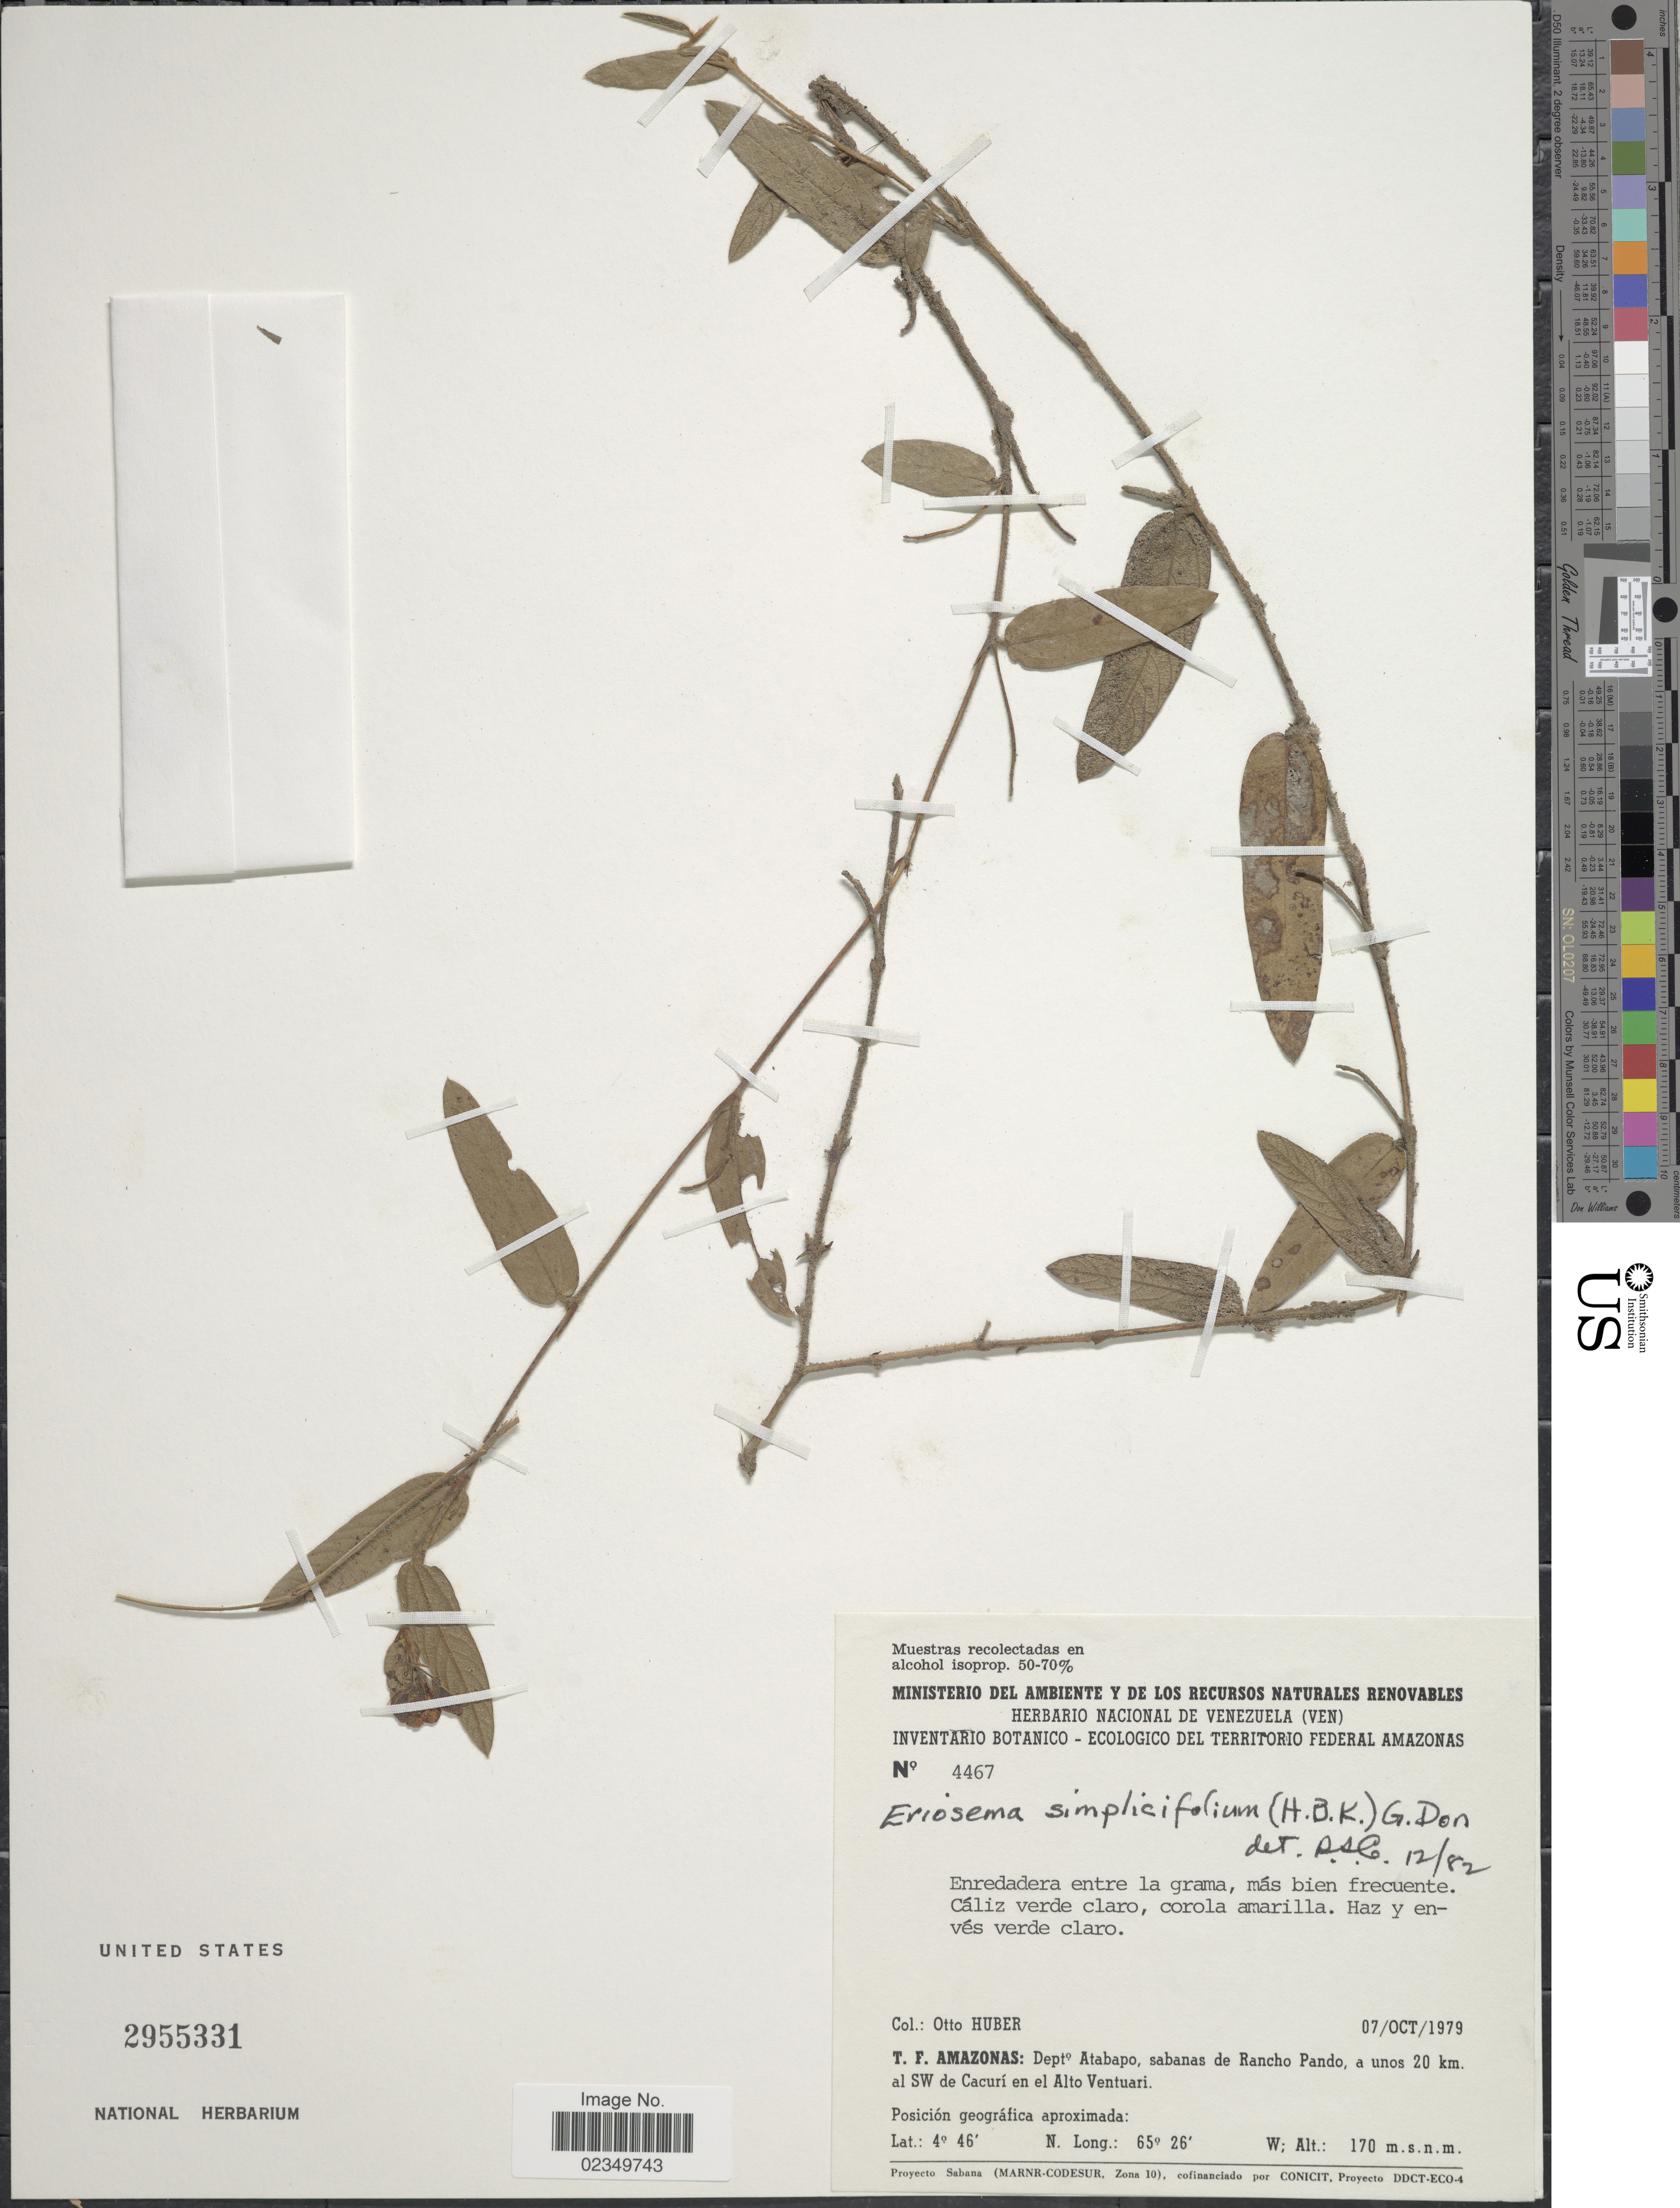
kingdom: Plantae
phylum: Tracheophyta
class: Magnoliopsida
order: Fabales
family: Fabaceae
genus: Eriosema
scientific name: Eriosema simplicifolium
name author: (Kunth) G. Don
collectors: O. Huber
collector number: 4467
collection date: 1979-10-07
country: Venezuela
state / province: Amazonas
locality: T.F. Amazonas: Dept.: Atabapo, sabanas de Rancho Pando, sabanas de Rancho Pando, a unos 20 km. al SW de Cacuri en el Alto Ventuari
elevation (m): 170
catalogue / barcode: US 2955331